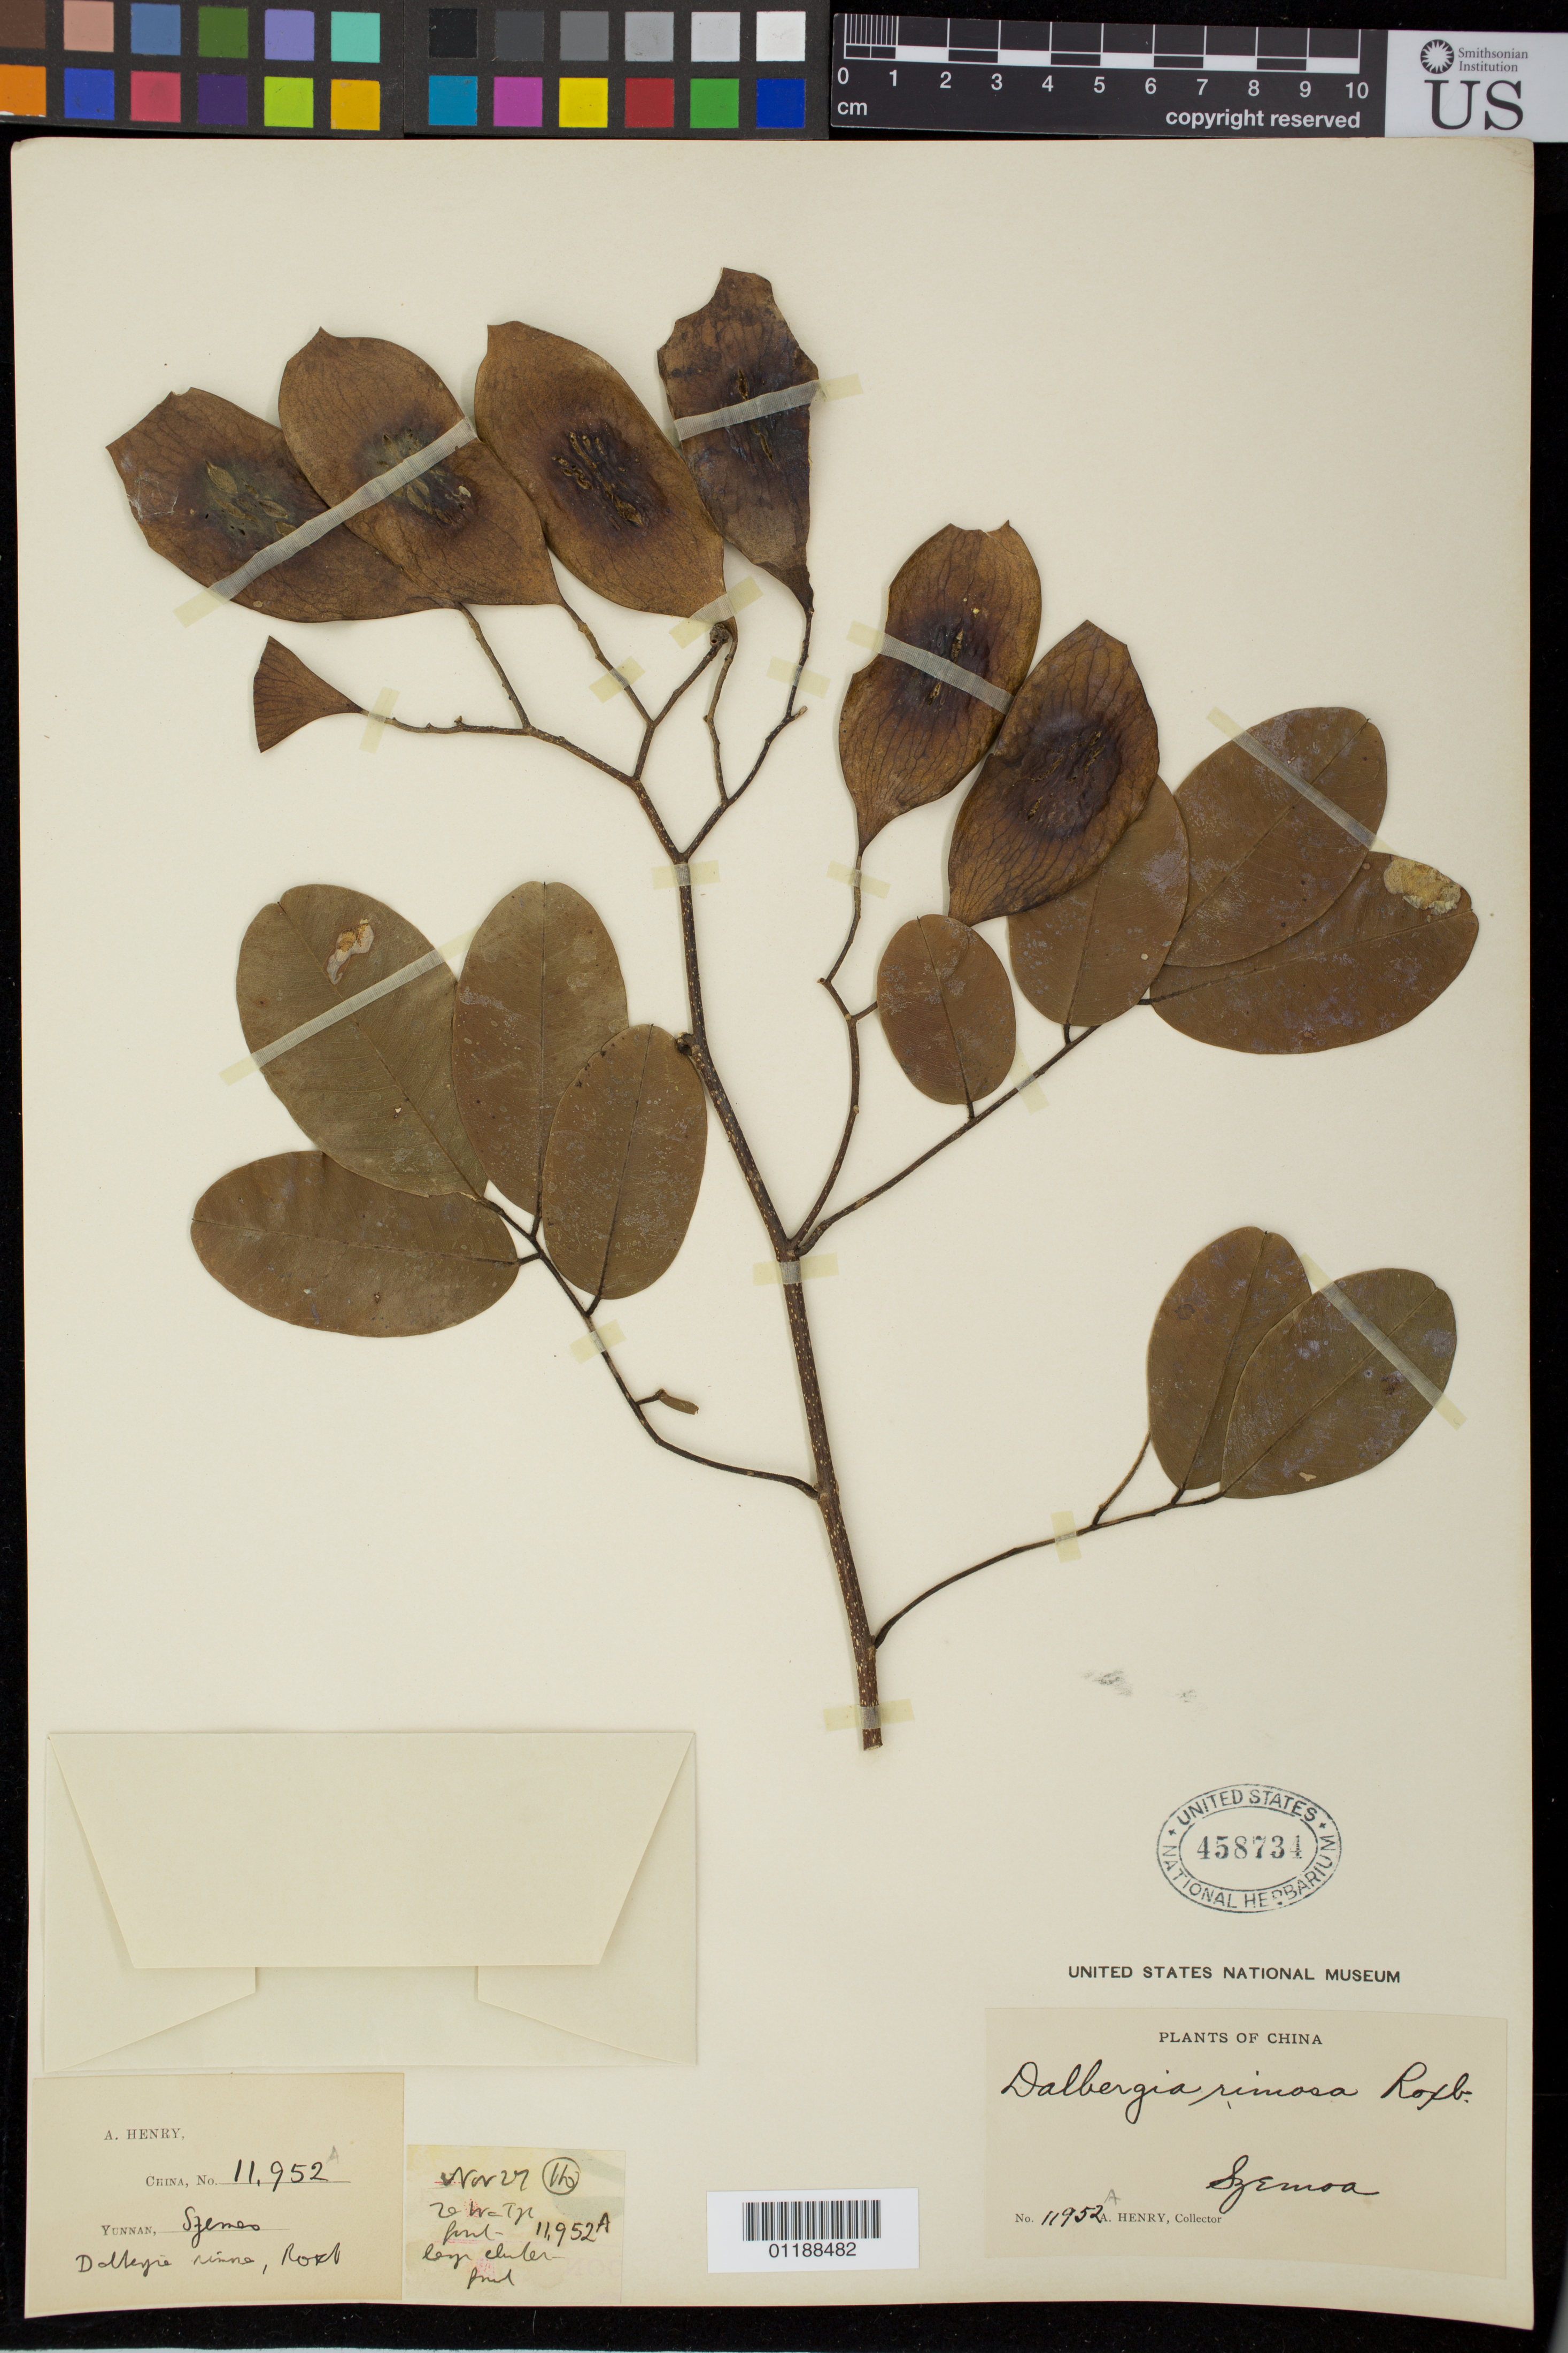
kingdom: Plantae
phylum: Tracheophyta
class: Magnoliopsida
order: Fabales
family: Fabaceae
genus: Dalbergia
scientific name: Dalbergia rimosa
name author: Roxb.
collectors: A. Henry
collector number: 11952 A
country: China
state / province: Yunnan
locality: Szemoa mts.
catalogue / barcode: US 458734